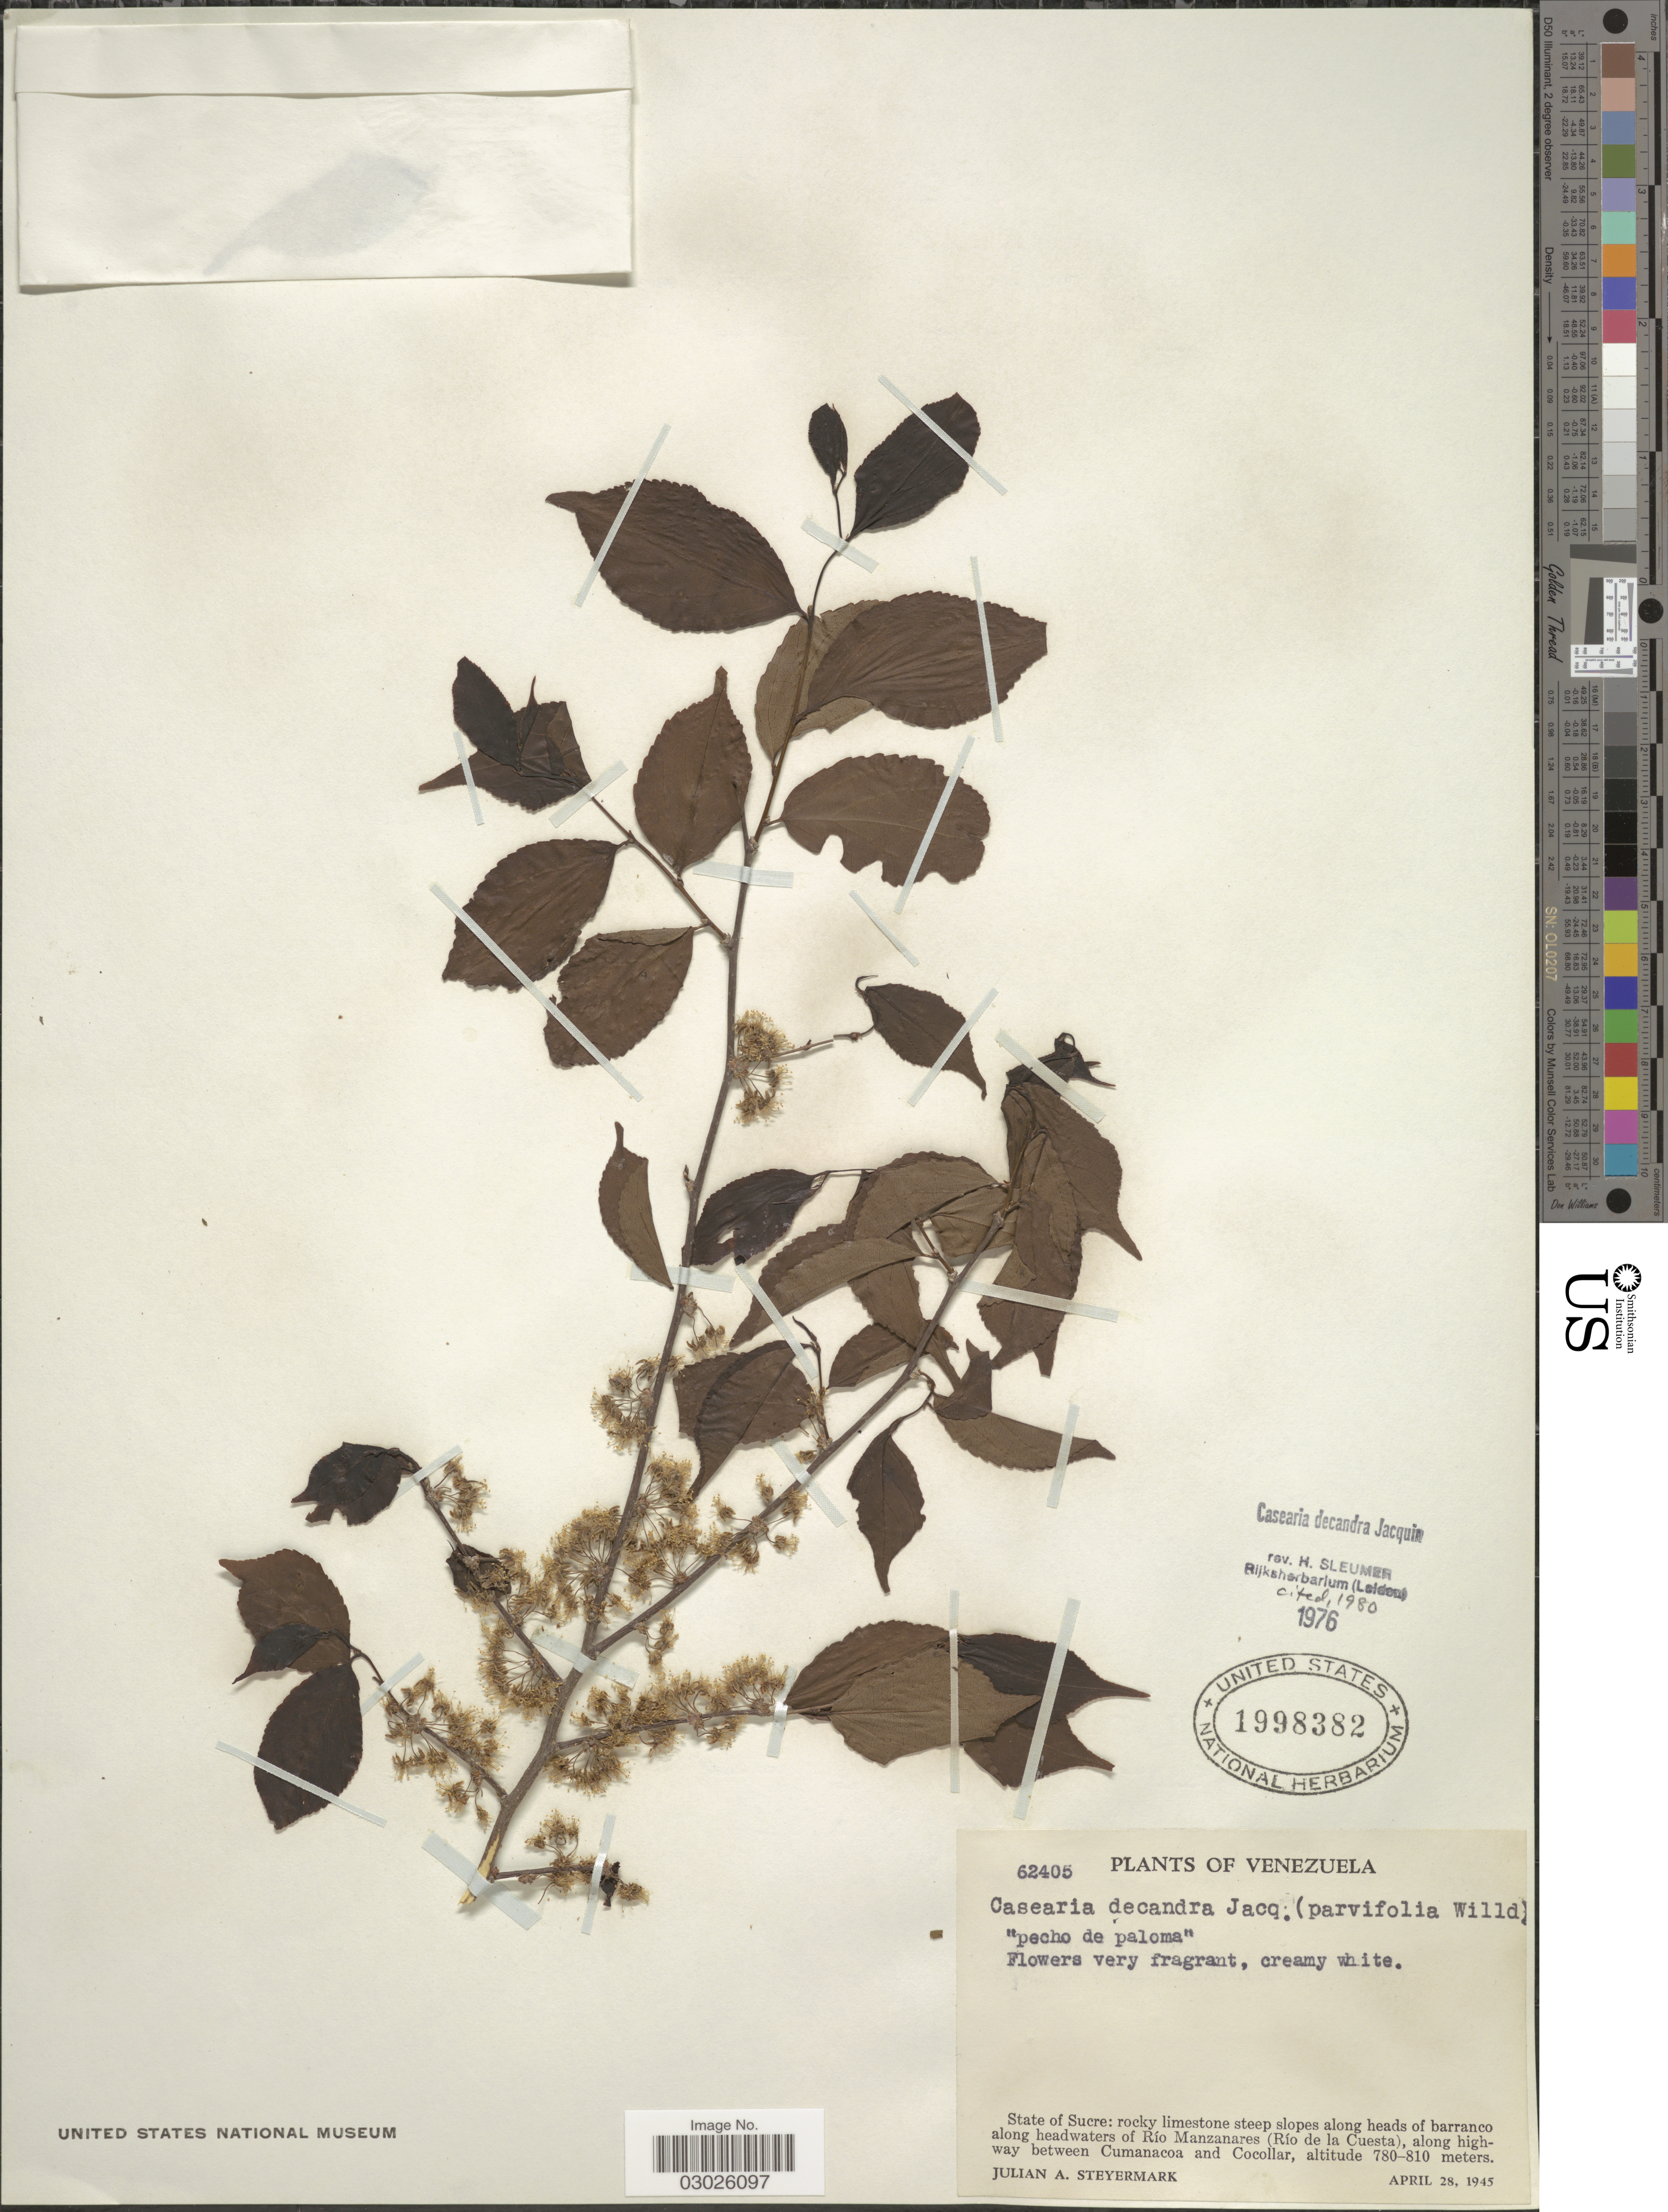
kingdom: Plantae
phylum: Tracheophyta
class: Magnoliopsida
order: Malpighiales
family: Salicaceae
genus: Casearia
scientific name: Casearia decandra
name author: Jacq.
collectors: J. Steyermark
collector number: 62405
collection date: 1945-04-28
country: Venezuela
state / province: Sucre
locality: Rocky limestone steep slopes along heads of barranco along headwaters of Río Manzanares (Río de la Cuesta), along highway between Cumanacoa and Cocollar.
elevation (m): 780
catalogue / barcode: US 1998382